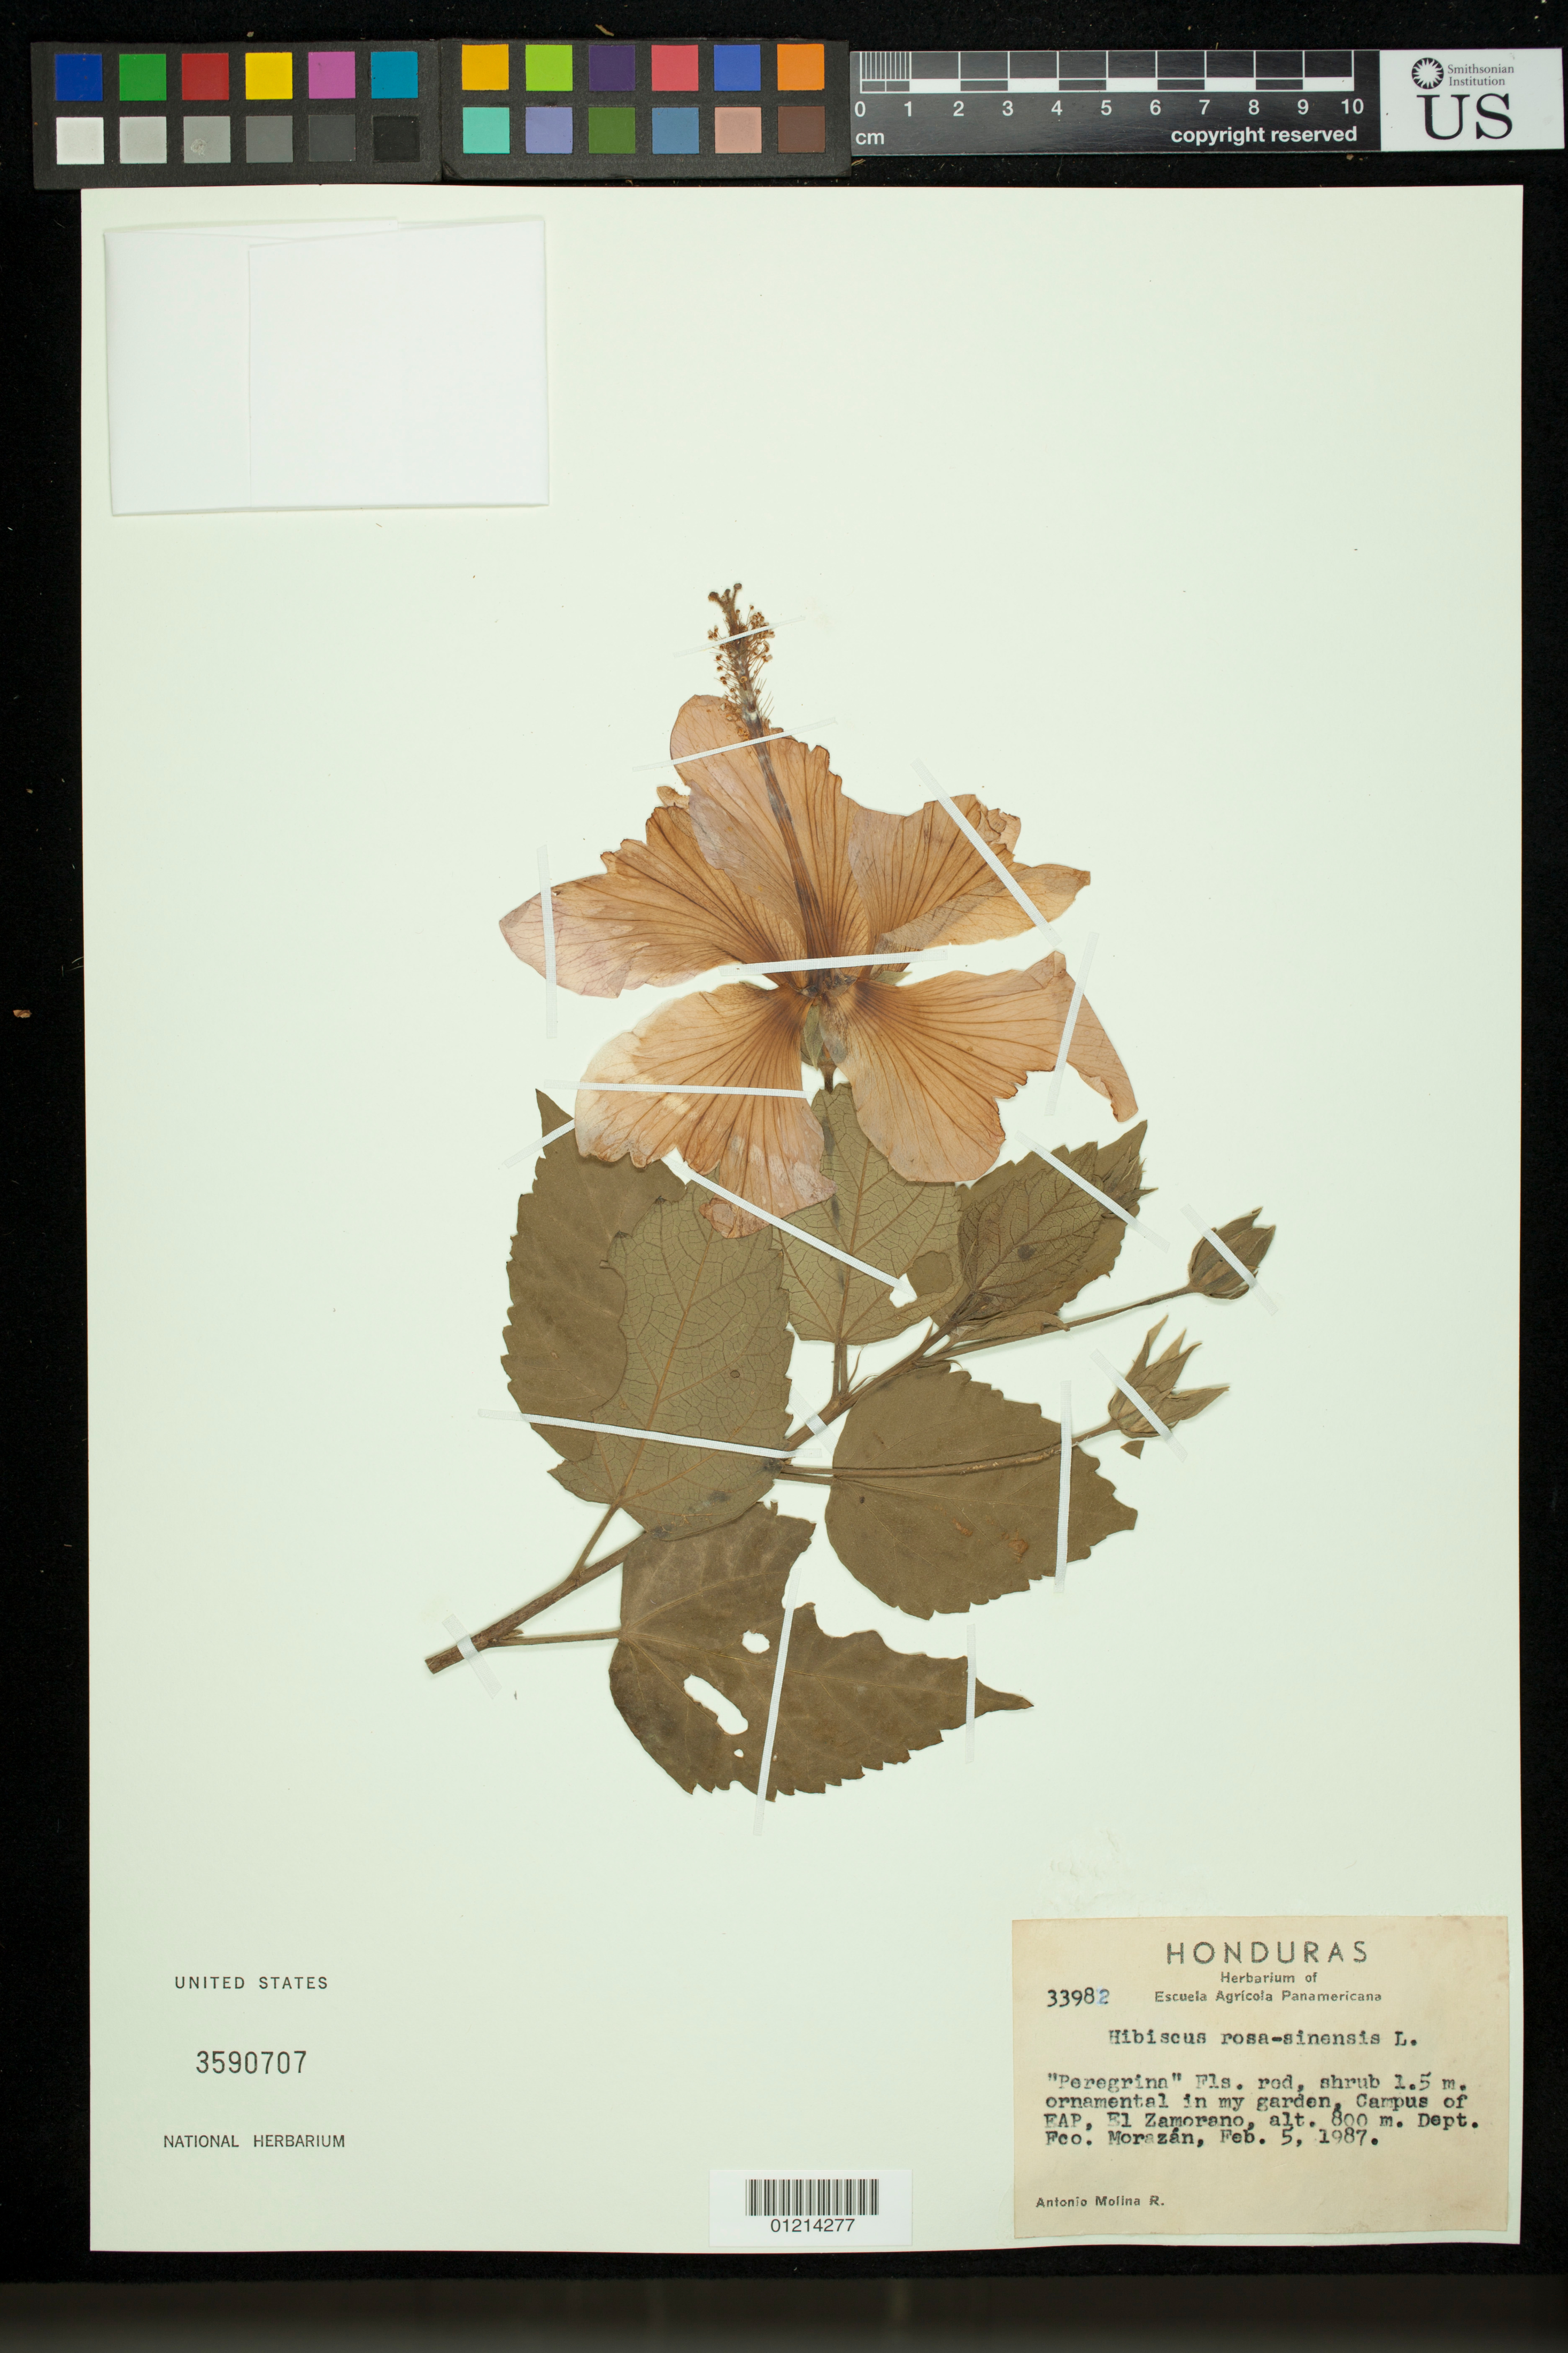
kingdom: Plantae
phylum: Tracheophyta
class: Magnoliopsida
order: Malvales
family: Malvaceae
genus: Hibiscus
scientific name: Hibiscus rosa-sinensis var. rosa-sinensis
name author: L.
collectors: A. Molina R.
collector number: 33982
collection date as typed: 2/5/1987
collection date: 1987-02-05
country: Honduras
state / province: Fco. Morazán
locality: Ornamental in my garden, Campus of Escuela Agricola Panamericana, El Zamorano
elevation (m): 800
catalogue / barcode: US 3590707